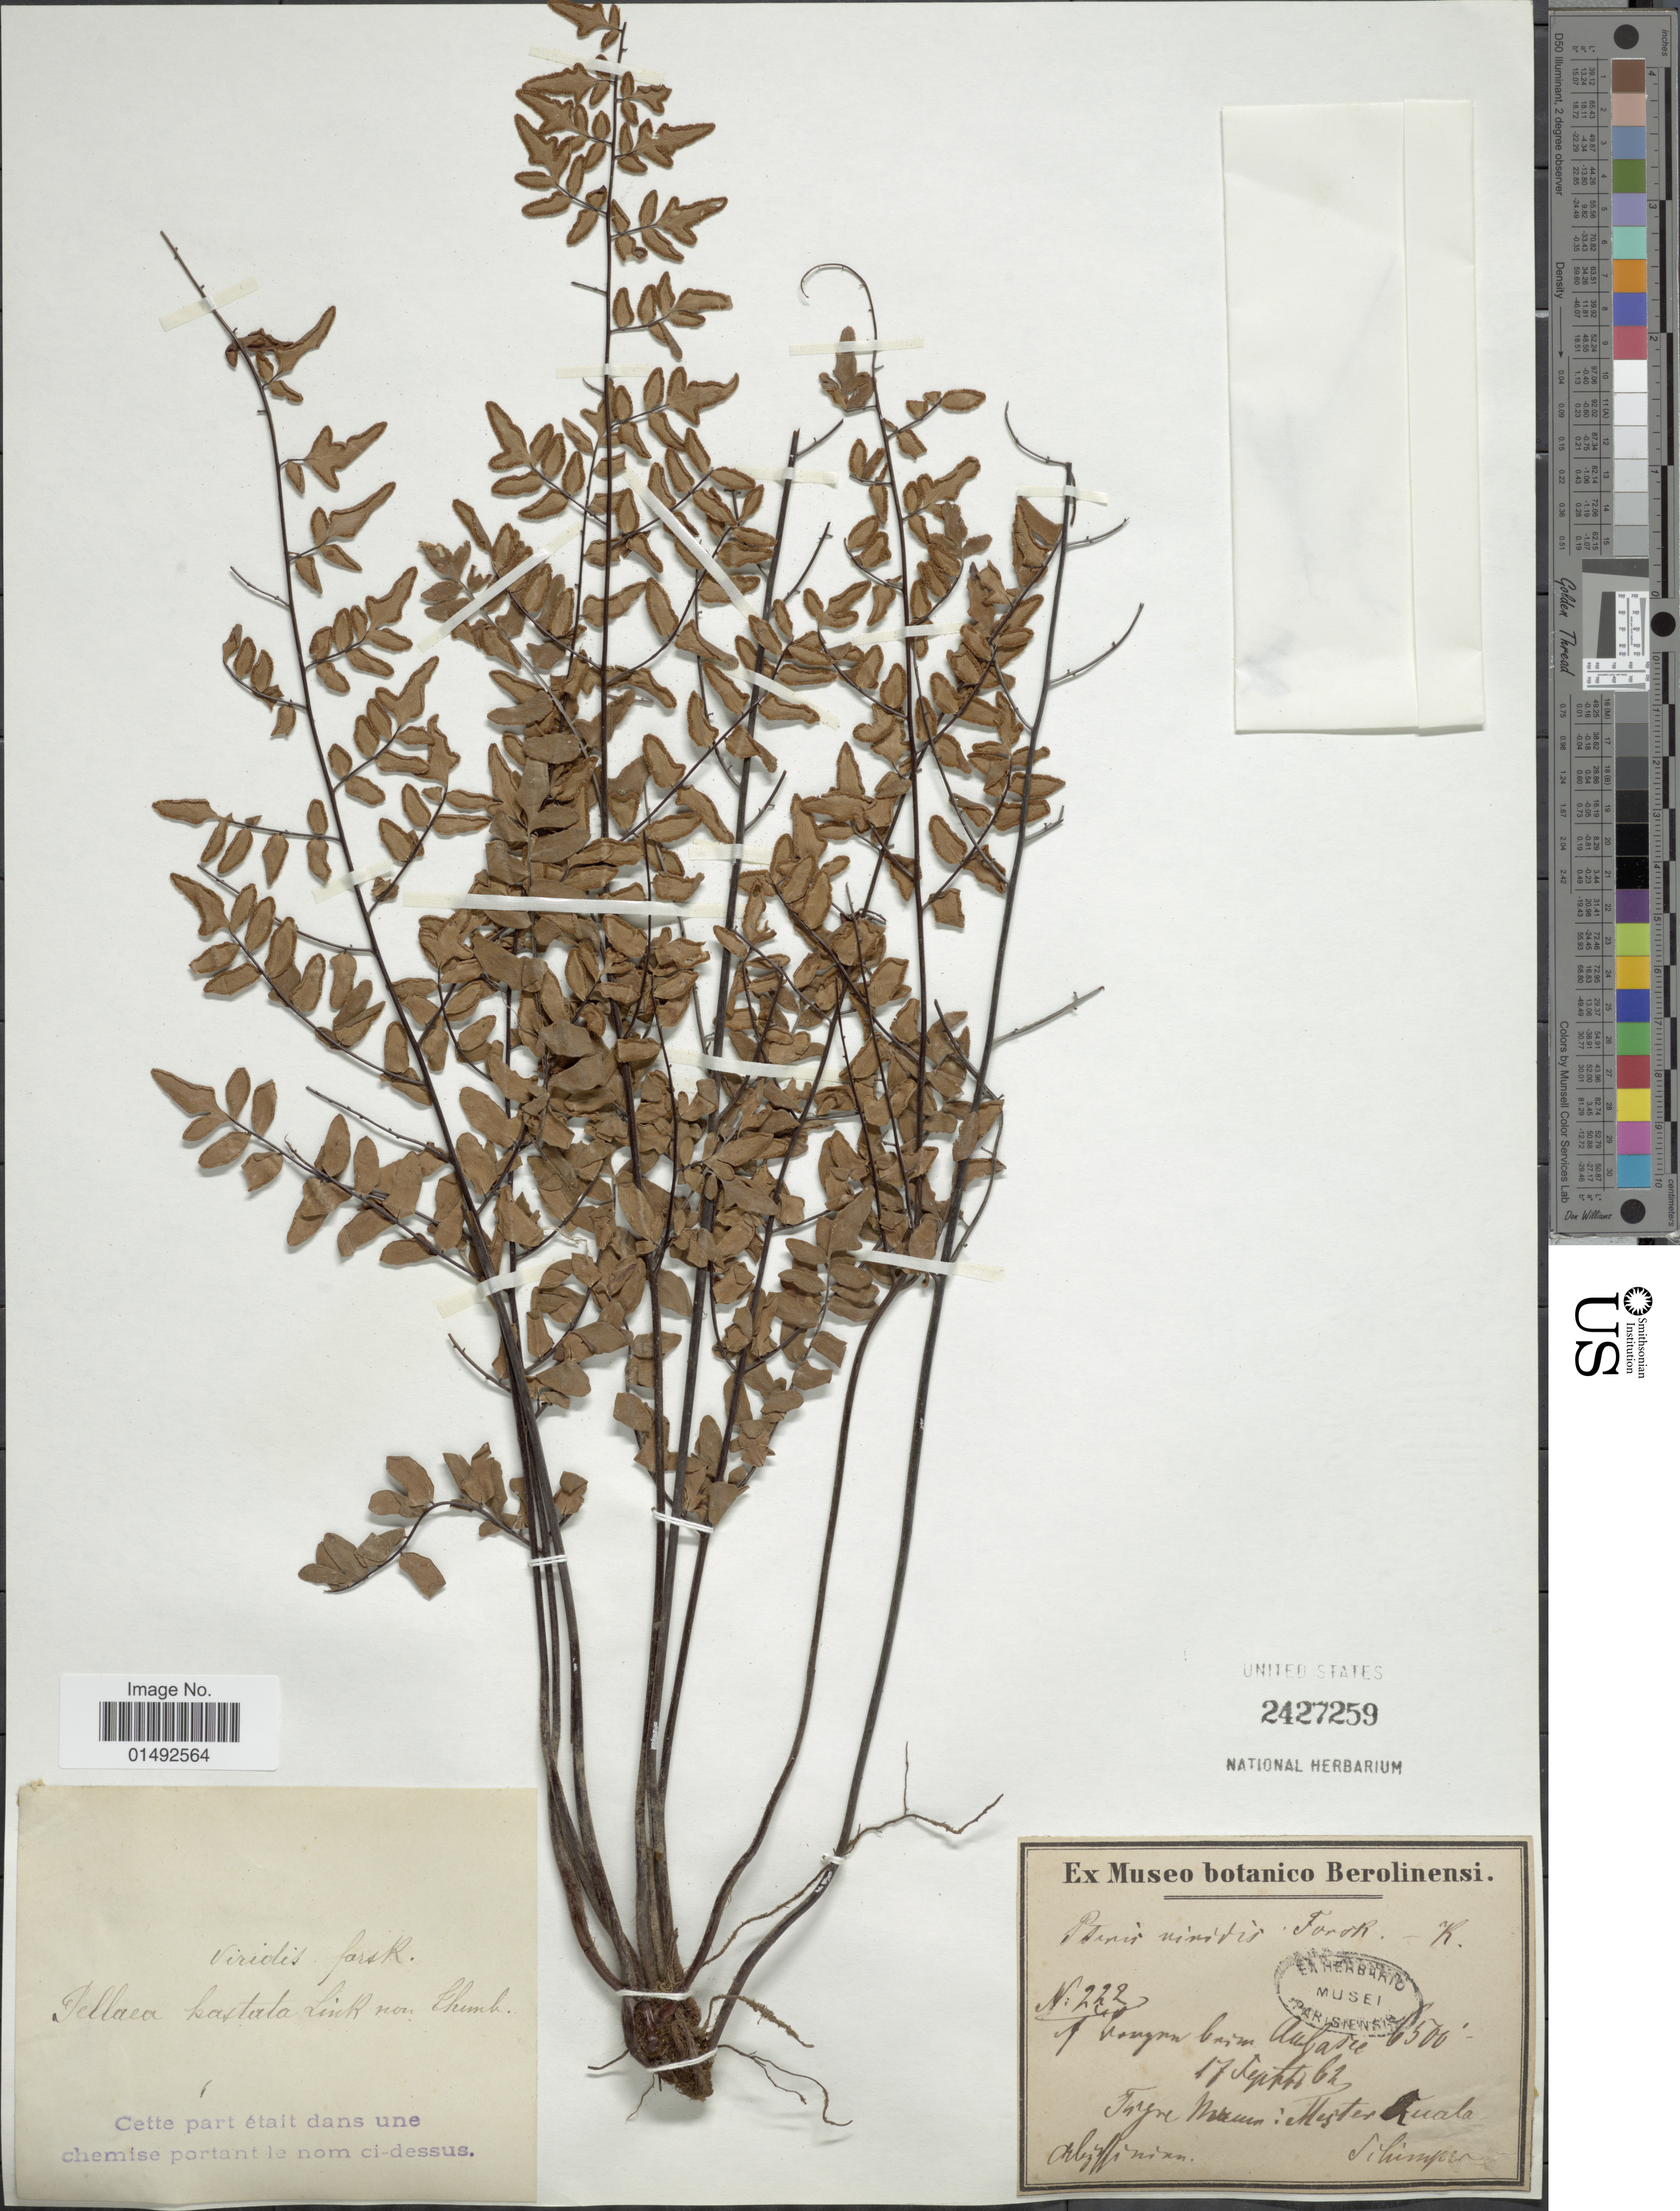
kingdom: Plantae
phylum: Tracheophyta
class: Polypodiopsida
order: Polypodiales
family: Pteridaceae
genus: Pellaea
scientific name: Pellaea viridis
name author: (Forssk.) Prantl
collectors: -. Schimper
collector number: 222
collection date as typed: Transcribed d/m/y: 17/9/62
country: Ethiopia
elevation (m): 1981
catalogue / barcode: US 2427259